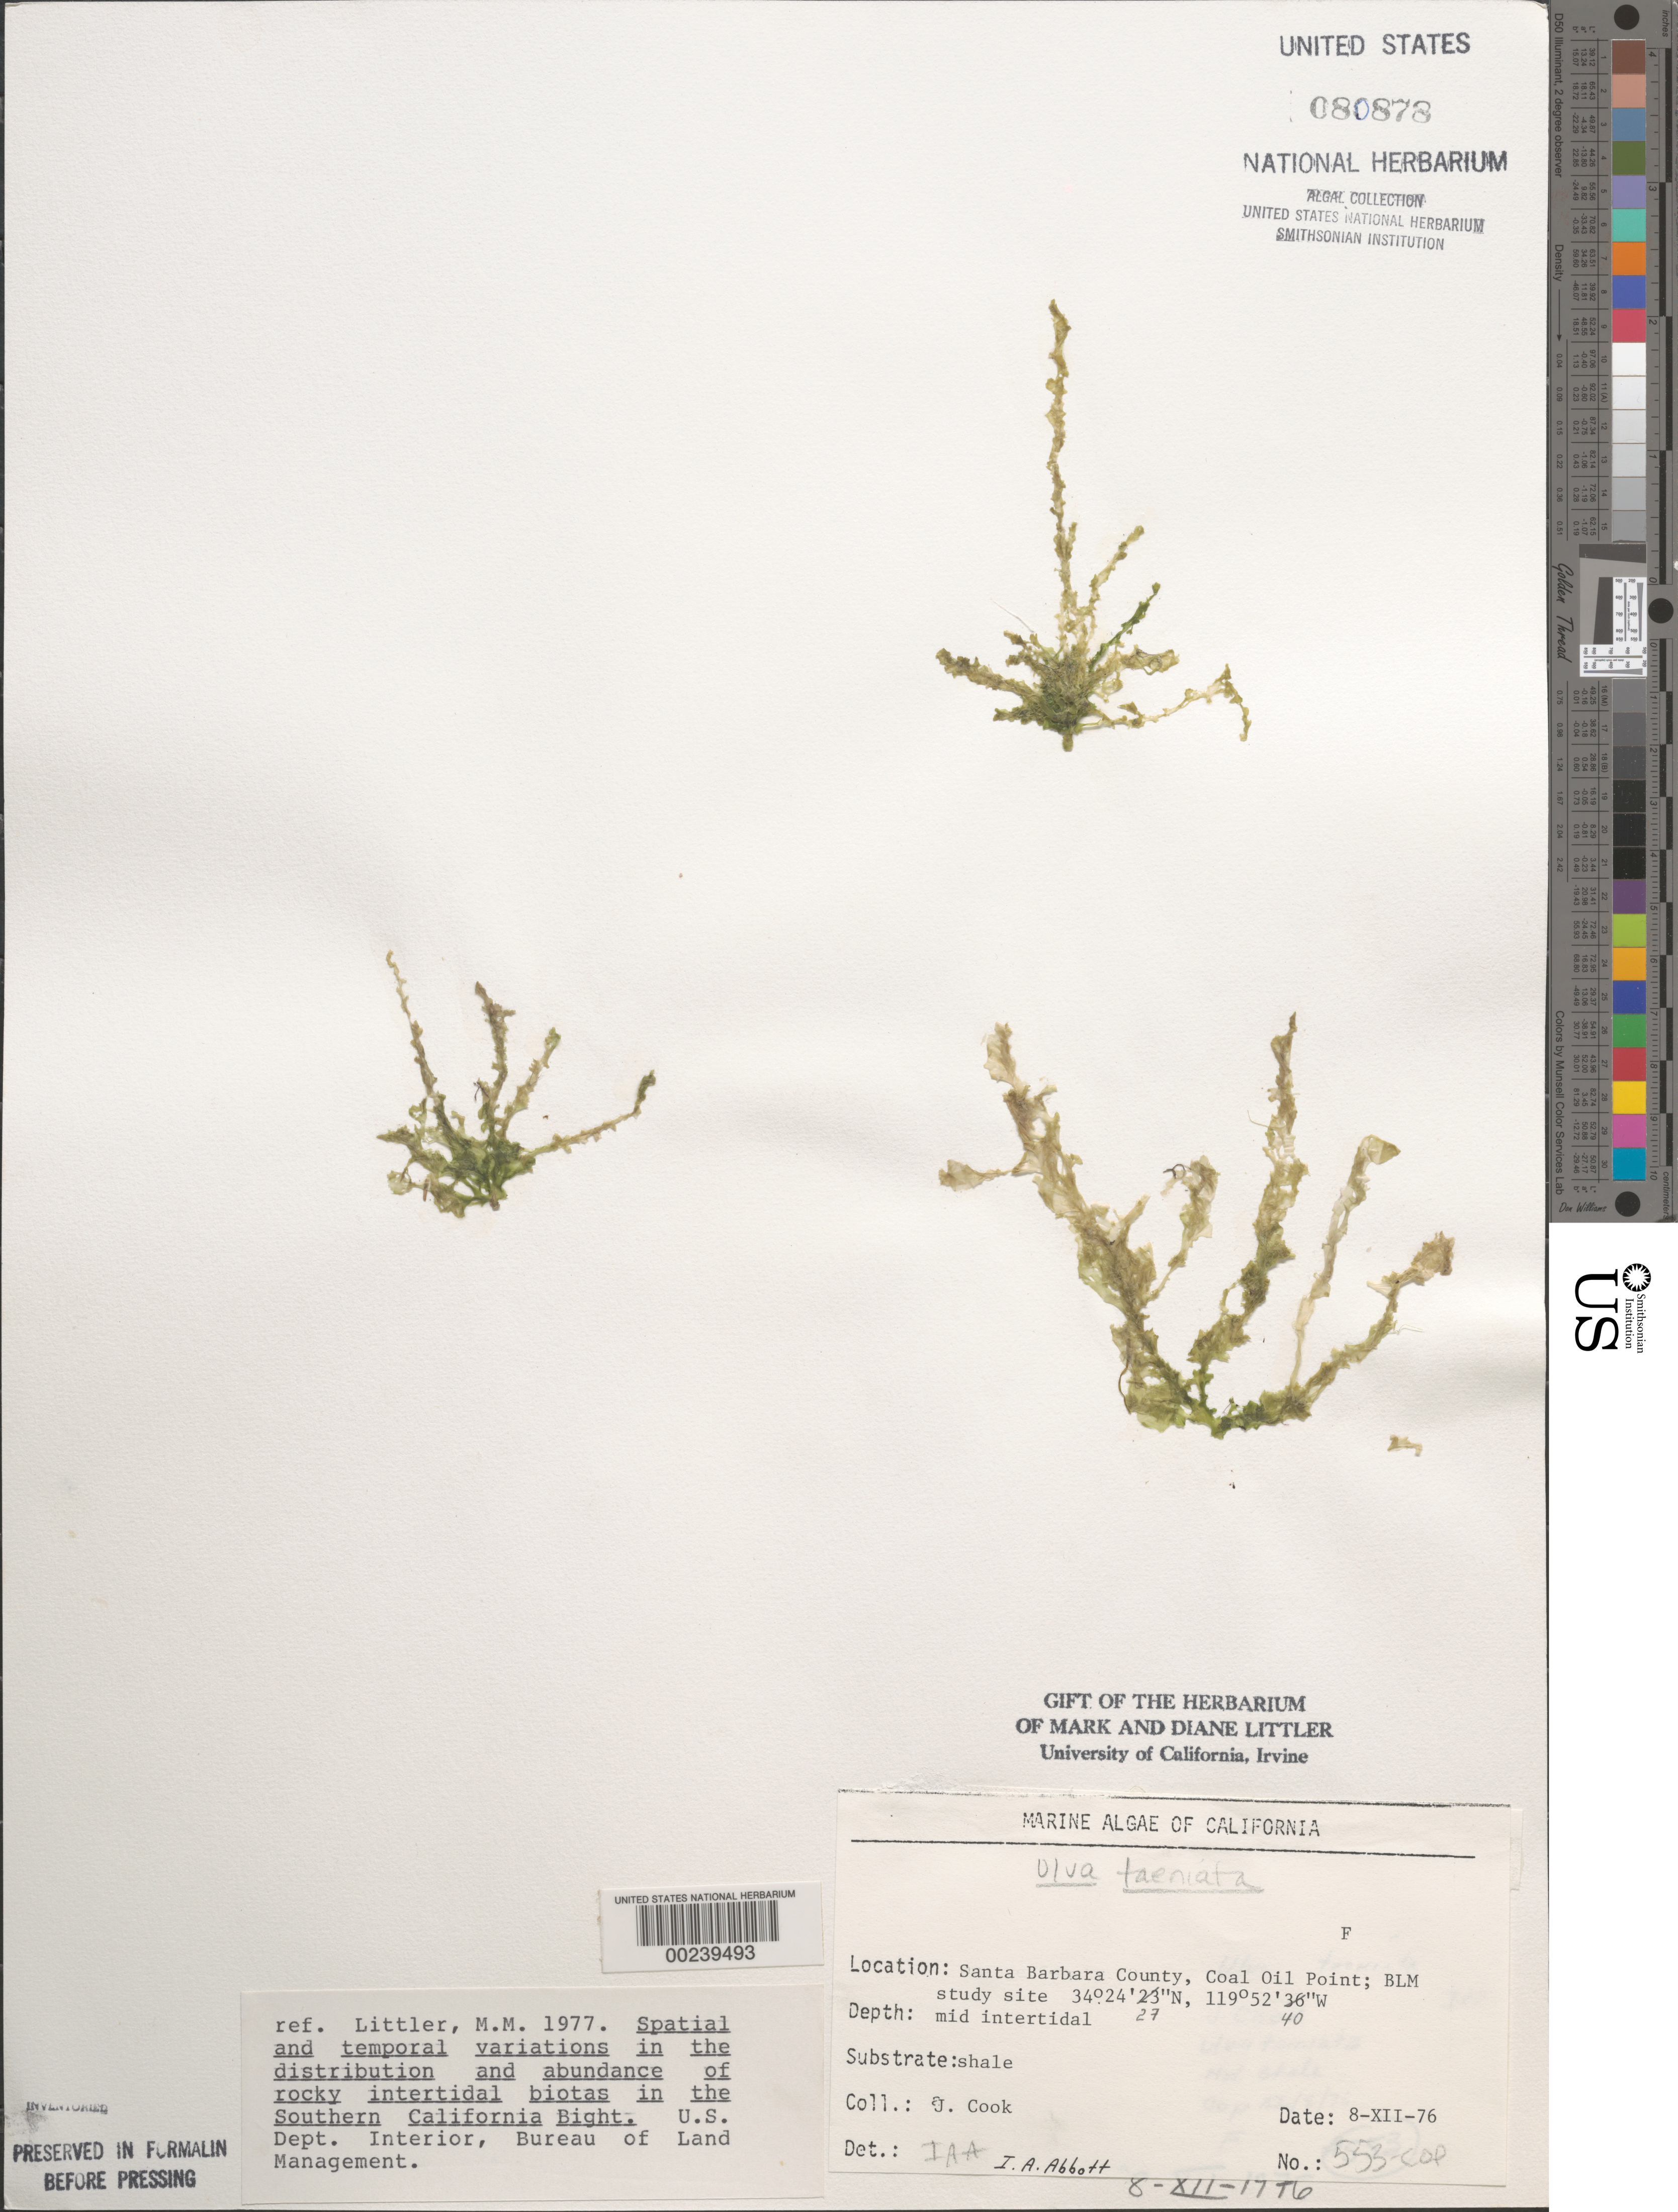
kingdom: Plantae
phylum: Chlorophyta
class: Ulvophyceae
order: Ulvales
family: Ulvaceae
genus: Ulva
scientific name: Ulva taeniata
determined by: Abbott, Isabella A.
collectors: J. Cook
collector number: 553-cop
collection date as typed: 08 Dec 1976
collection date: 1976-12-08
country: United States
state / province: California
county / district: Santa Barbara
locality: Coal Oil Point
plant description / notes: BLM-SOCALBIGHT Rocky Intertidal Survey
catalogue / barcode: US 80878